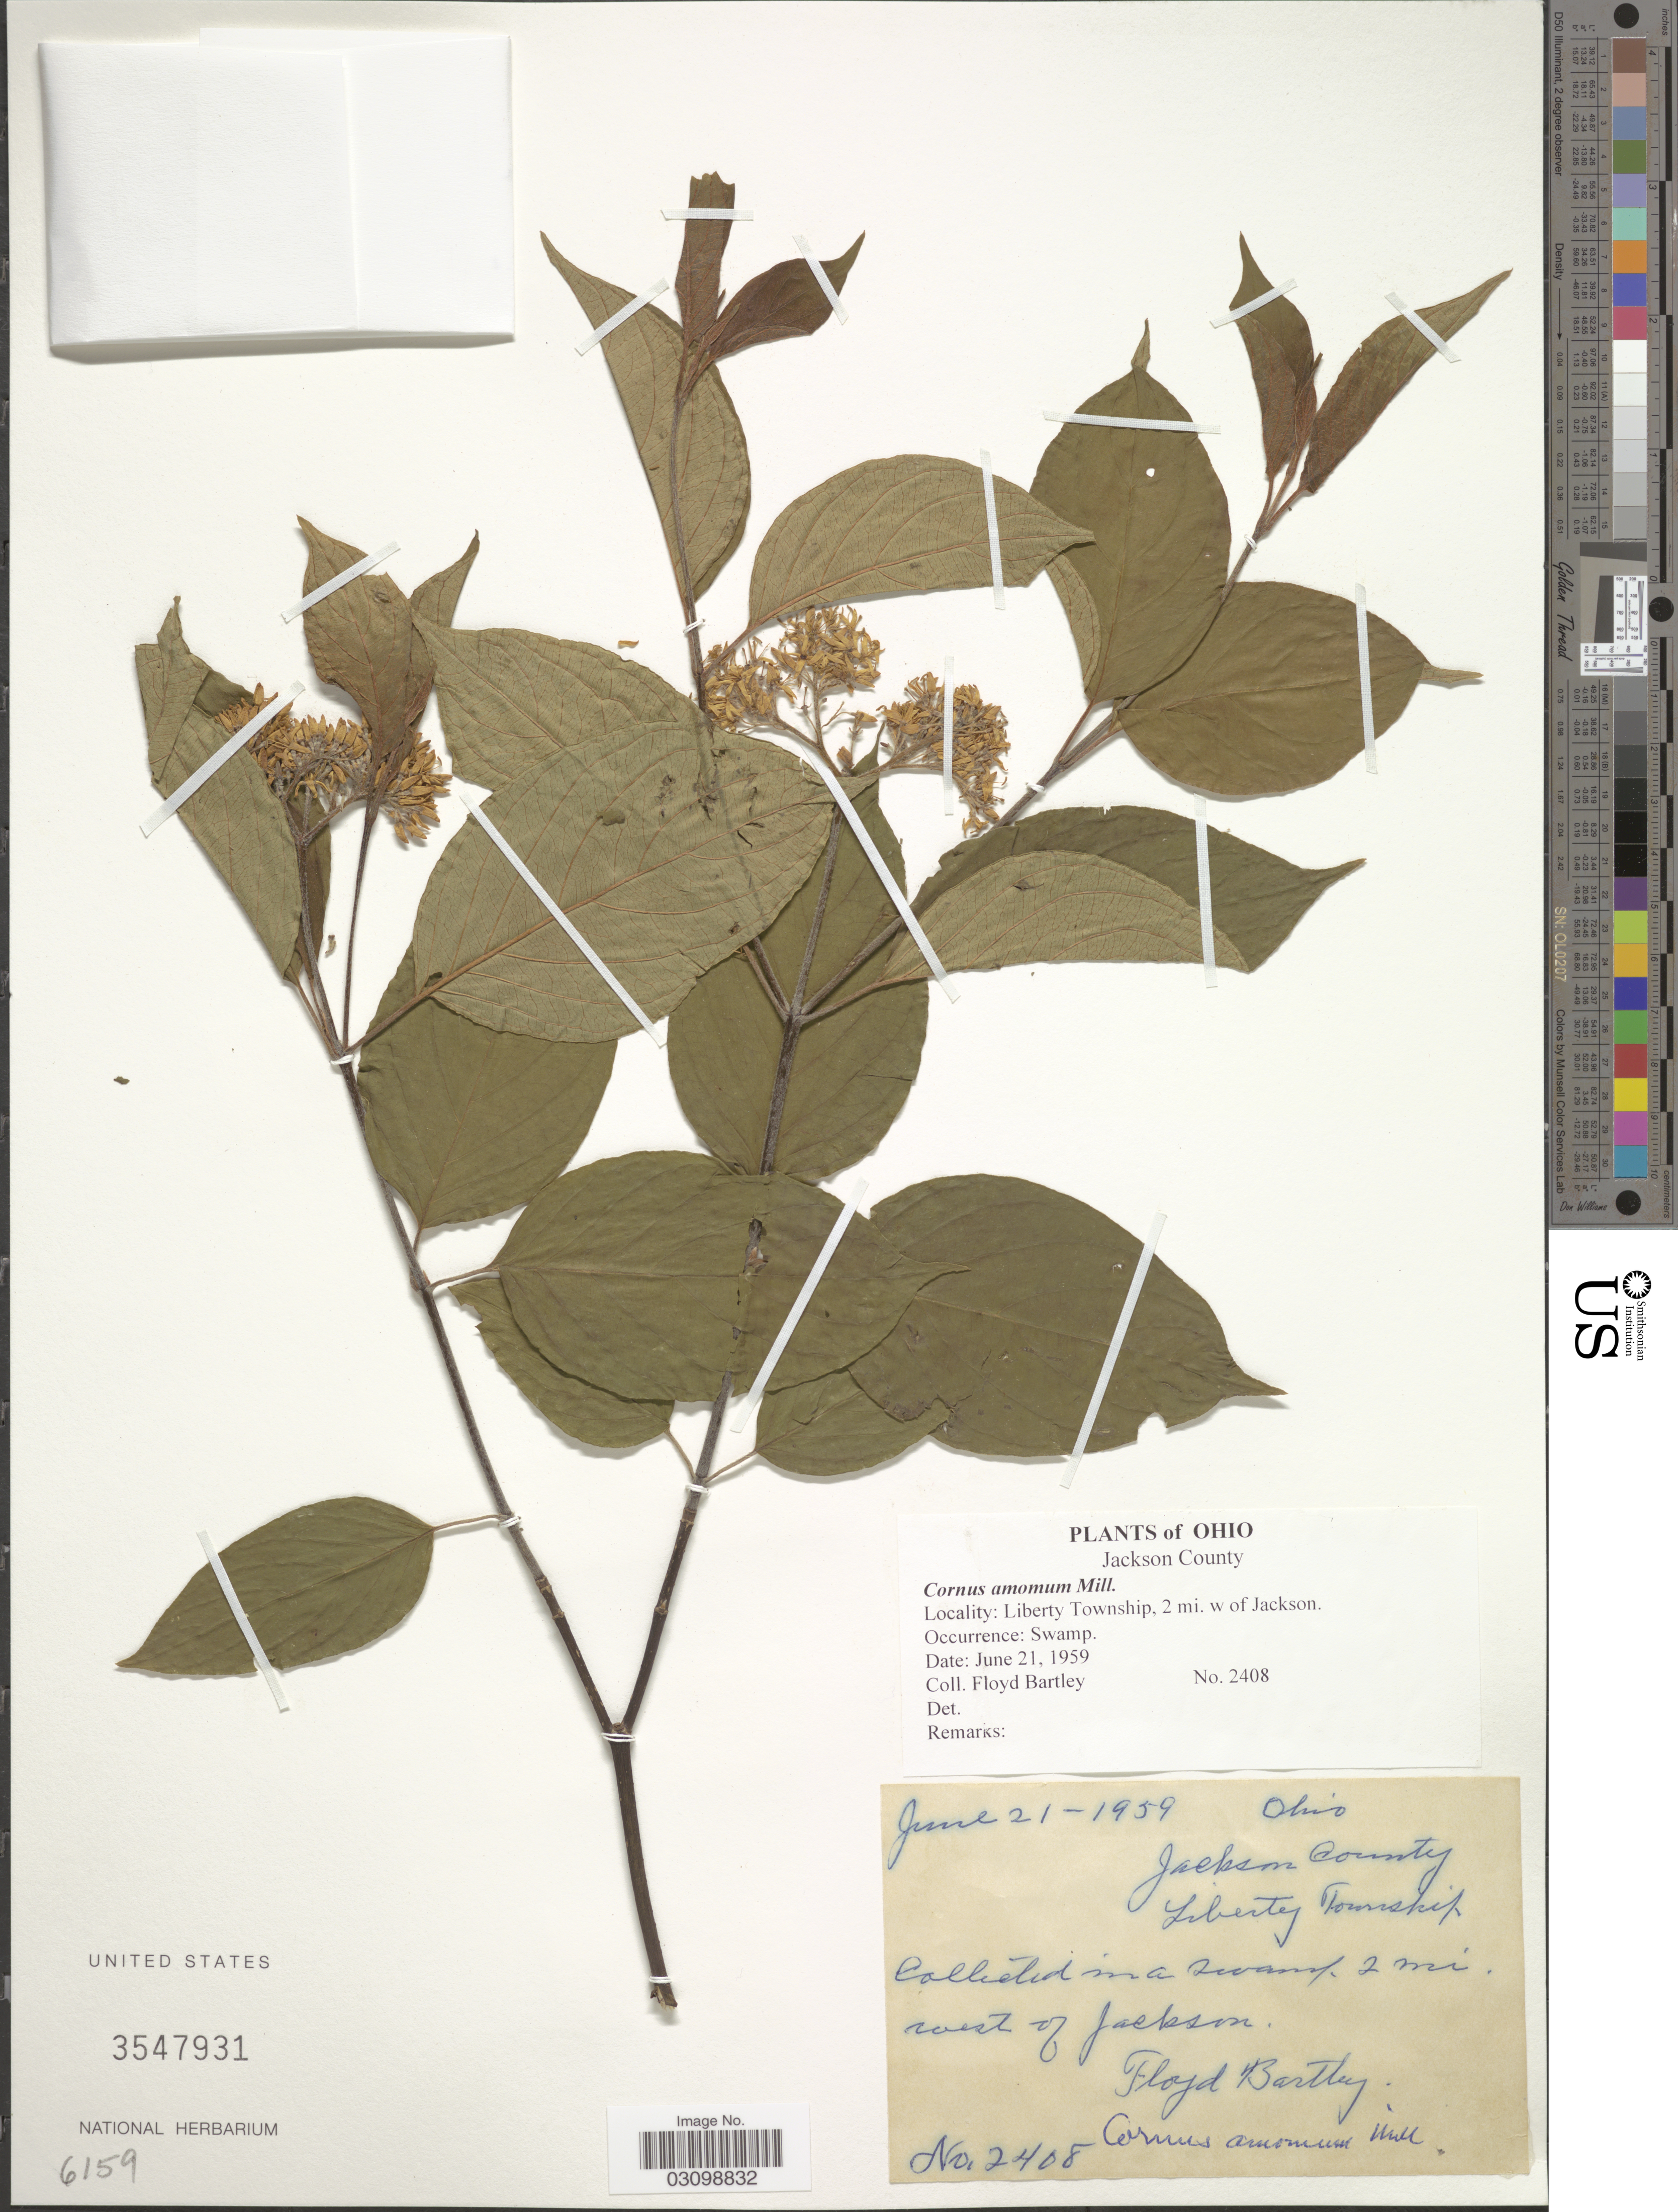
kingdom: Plantae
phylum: Tracheophyta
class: Magnoliopsida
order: Cornales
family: Cornaceae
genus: Cornus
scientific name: Cornus amomum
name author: Mill.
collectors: F. Bartley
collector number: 2408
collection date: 1959-06-21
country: United States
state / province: Ohio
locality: Jackson County. Liberty Township, 2 mi. w of Jackson.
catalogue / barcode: US 3547931